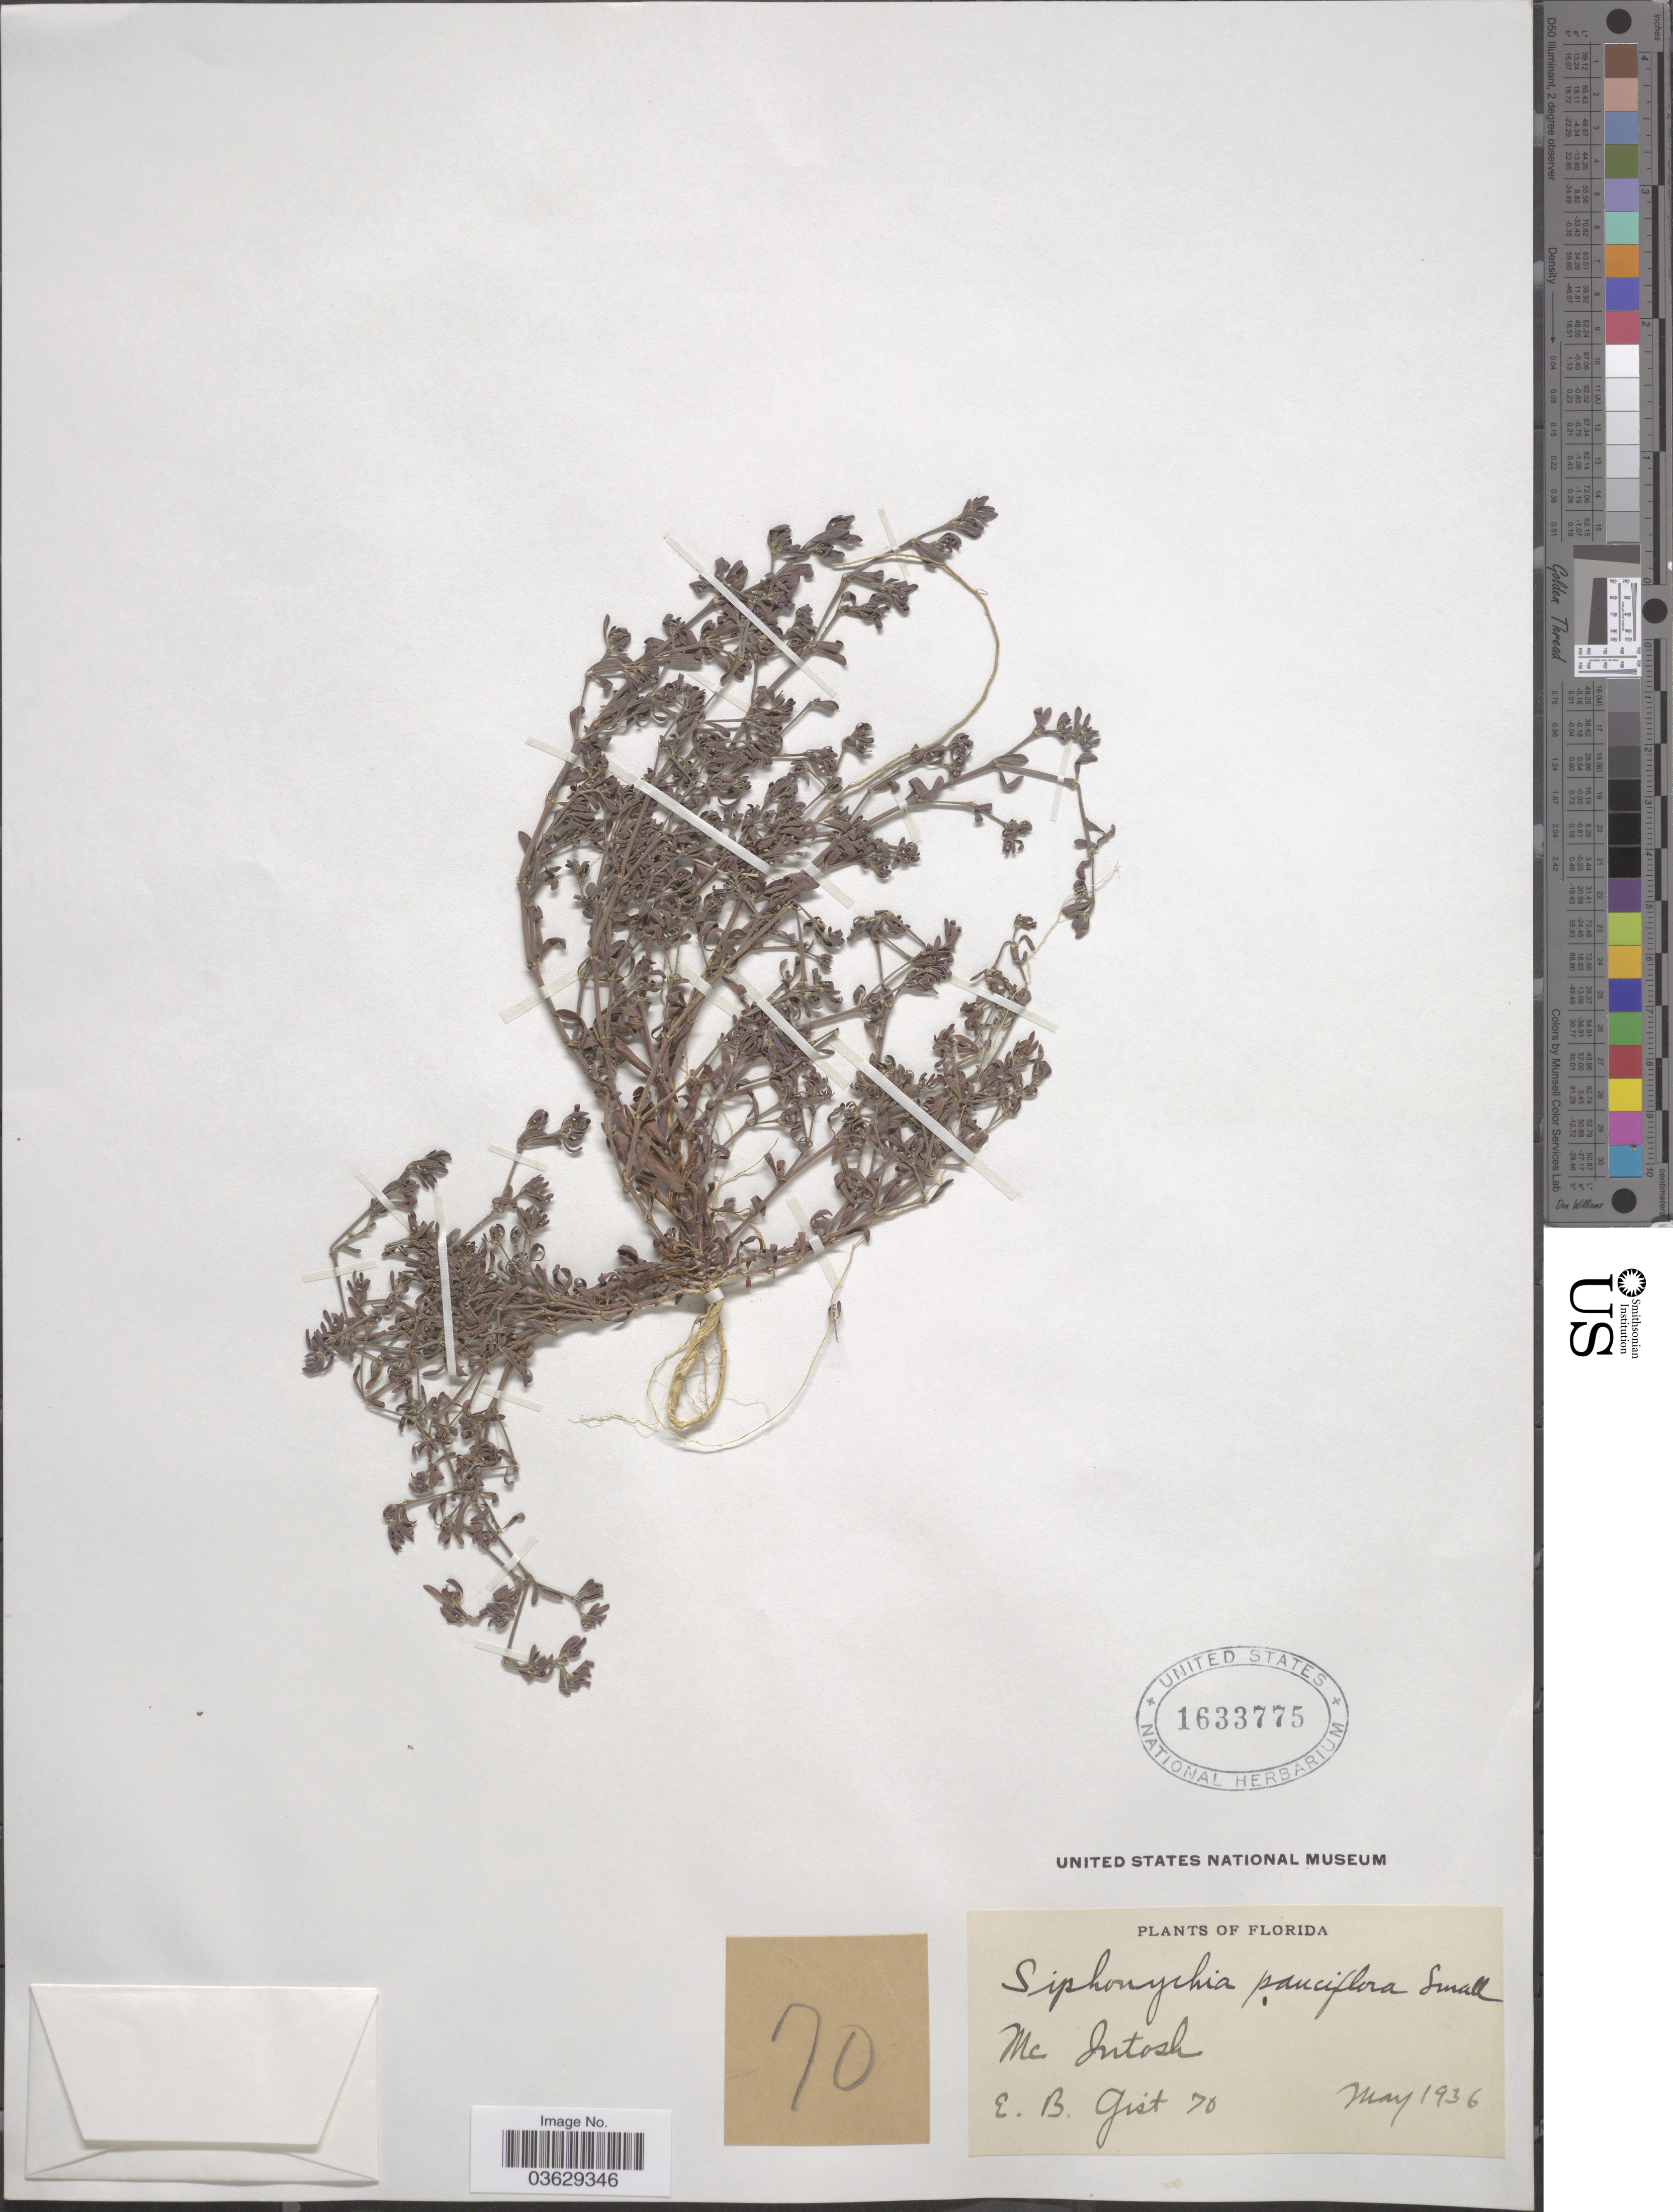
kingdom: Plantae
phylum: Tracheophyta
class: Magnoliopsida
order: Caryophyllales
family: Caryophyllaceae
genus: Paronychia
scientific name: Paronychia americana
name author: (Nutt.) Fenzl ex Walp.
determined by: Strong, Mark T., (BOT), Smithsonian Institution - National Museum of Natural History (UNITED STATES)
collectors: E. Gist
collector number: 70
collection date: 1936-05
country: United States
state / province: Florida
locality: Mc Intosh.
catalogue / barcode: US 1633775